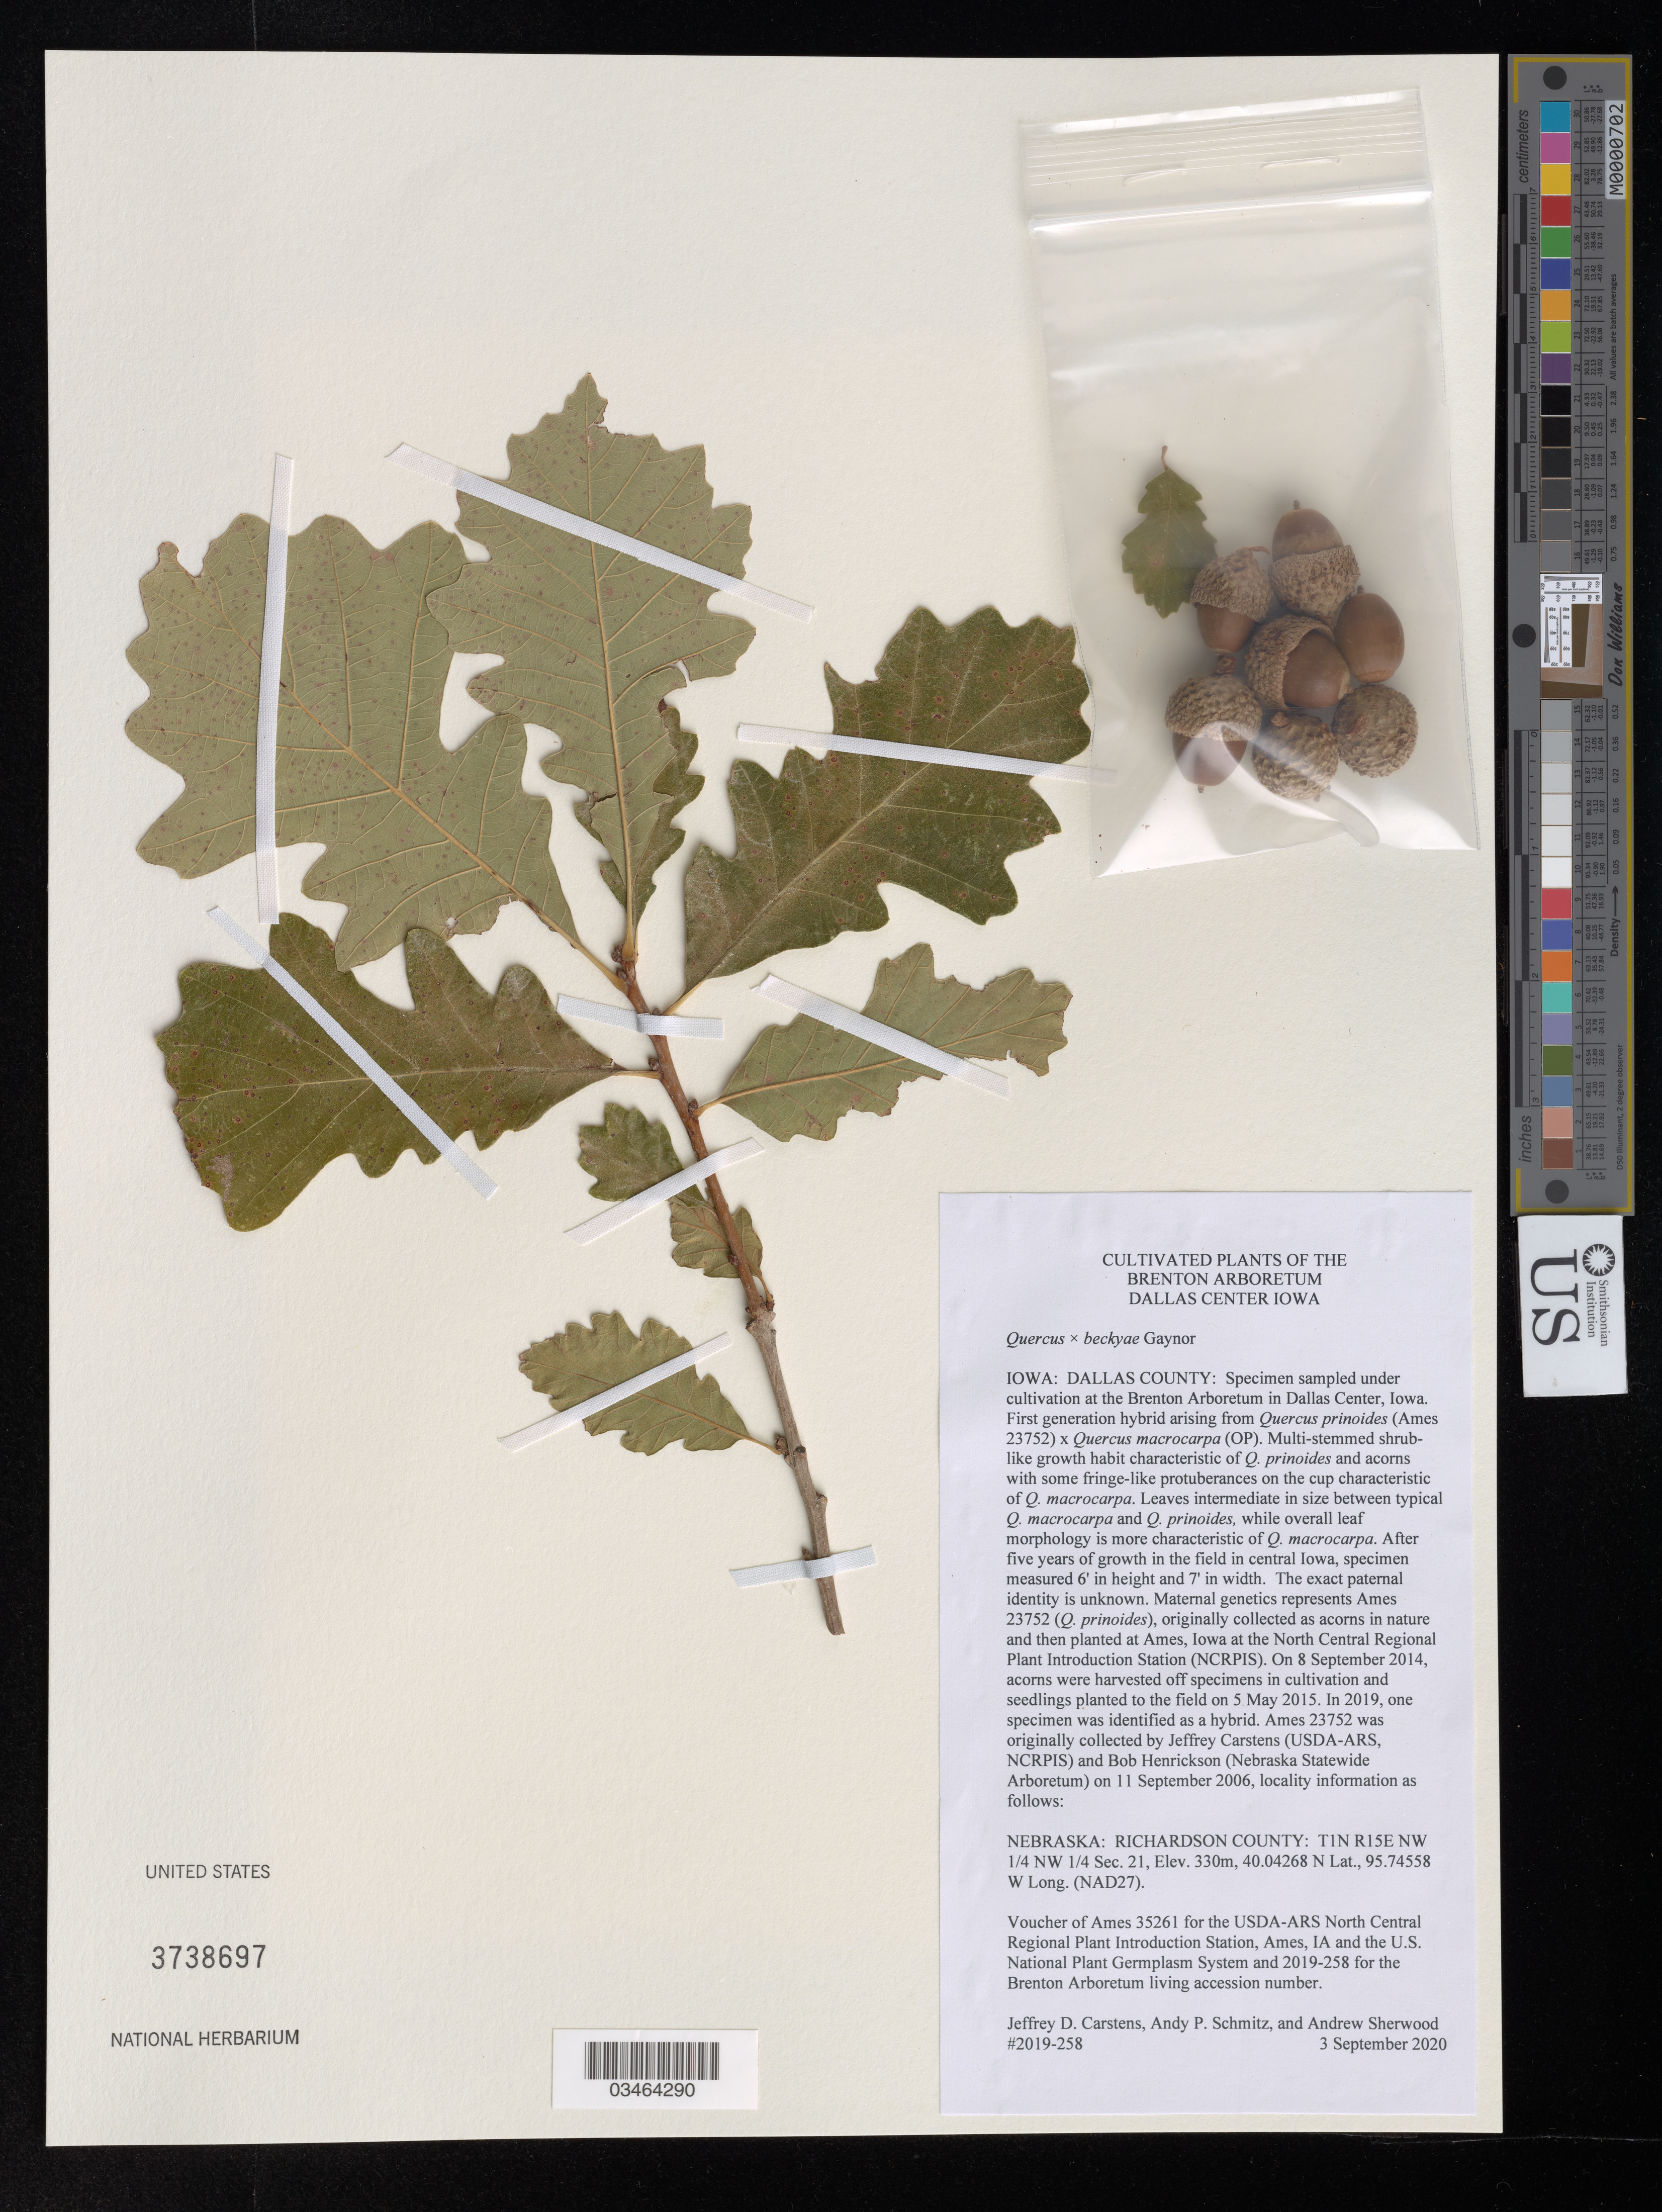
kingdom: Plantae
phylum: Tracheophyta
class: Magnoliopsida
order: Fagales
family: Fagaceae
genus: Quercus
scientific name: Quercus x beckyae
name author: Gaynor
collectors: J. Carstens, A. Schmitz & A. Sherwood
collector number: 2019-258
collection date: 2020-09-03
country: United States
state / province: Iowa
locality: Dallas County: Specimen sampled under cultivation at the Brenton Arboretum in Dallas Center. Originally collected as acorns in nature and then planted at Ames, Iowa at the North Central Regional Plant Introduction Station (NCRPIS). On 8 September 2014, acorns were harvested off specimens in cultivation and seedlings planted to the field on 5 May 2015. Ames 23752 was originally collected by Jeffrey Carstens (USDA-ARS, NCRPIS) and Bob Henrickson (Nebraska Statewide Arboretum) on 11 September 2006, locality information as follows: Nebraska: Richardson County: T1N R15E NW 1/4 NW 1/4 Sec. 21, Elev. 330m, 40.04268 N lat., 95.74558 W Long. (NAD27).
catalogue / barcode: US 3738697